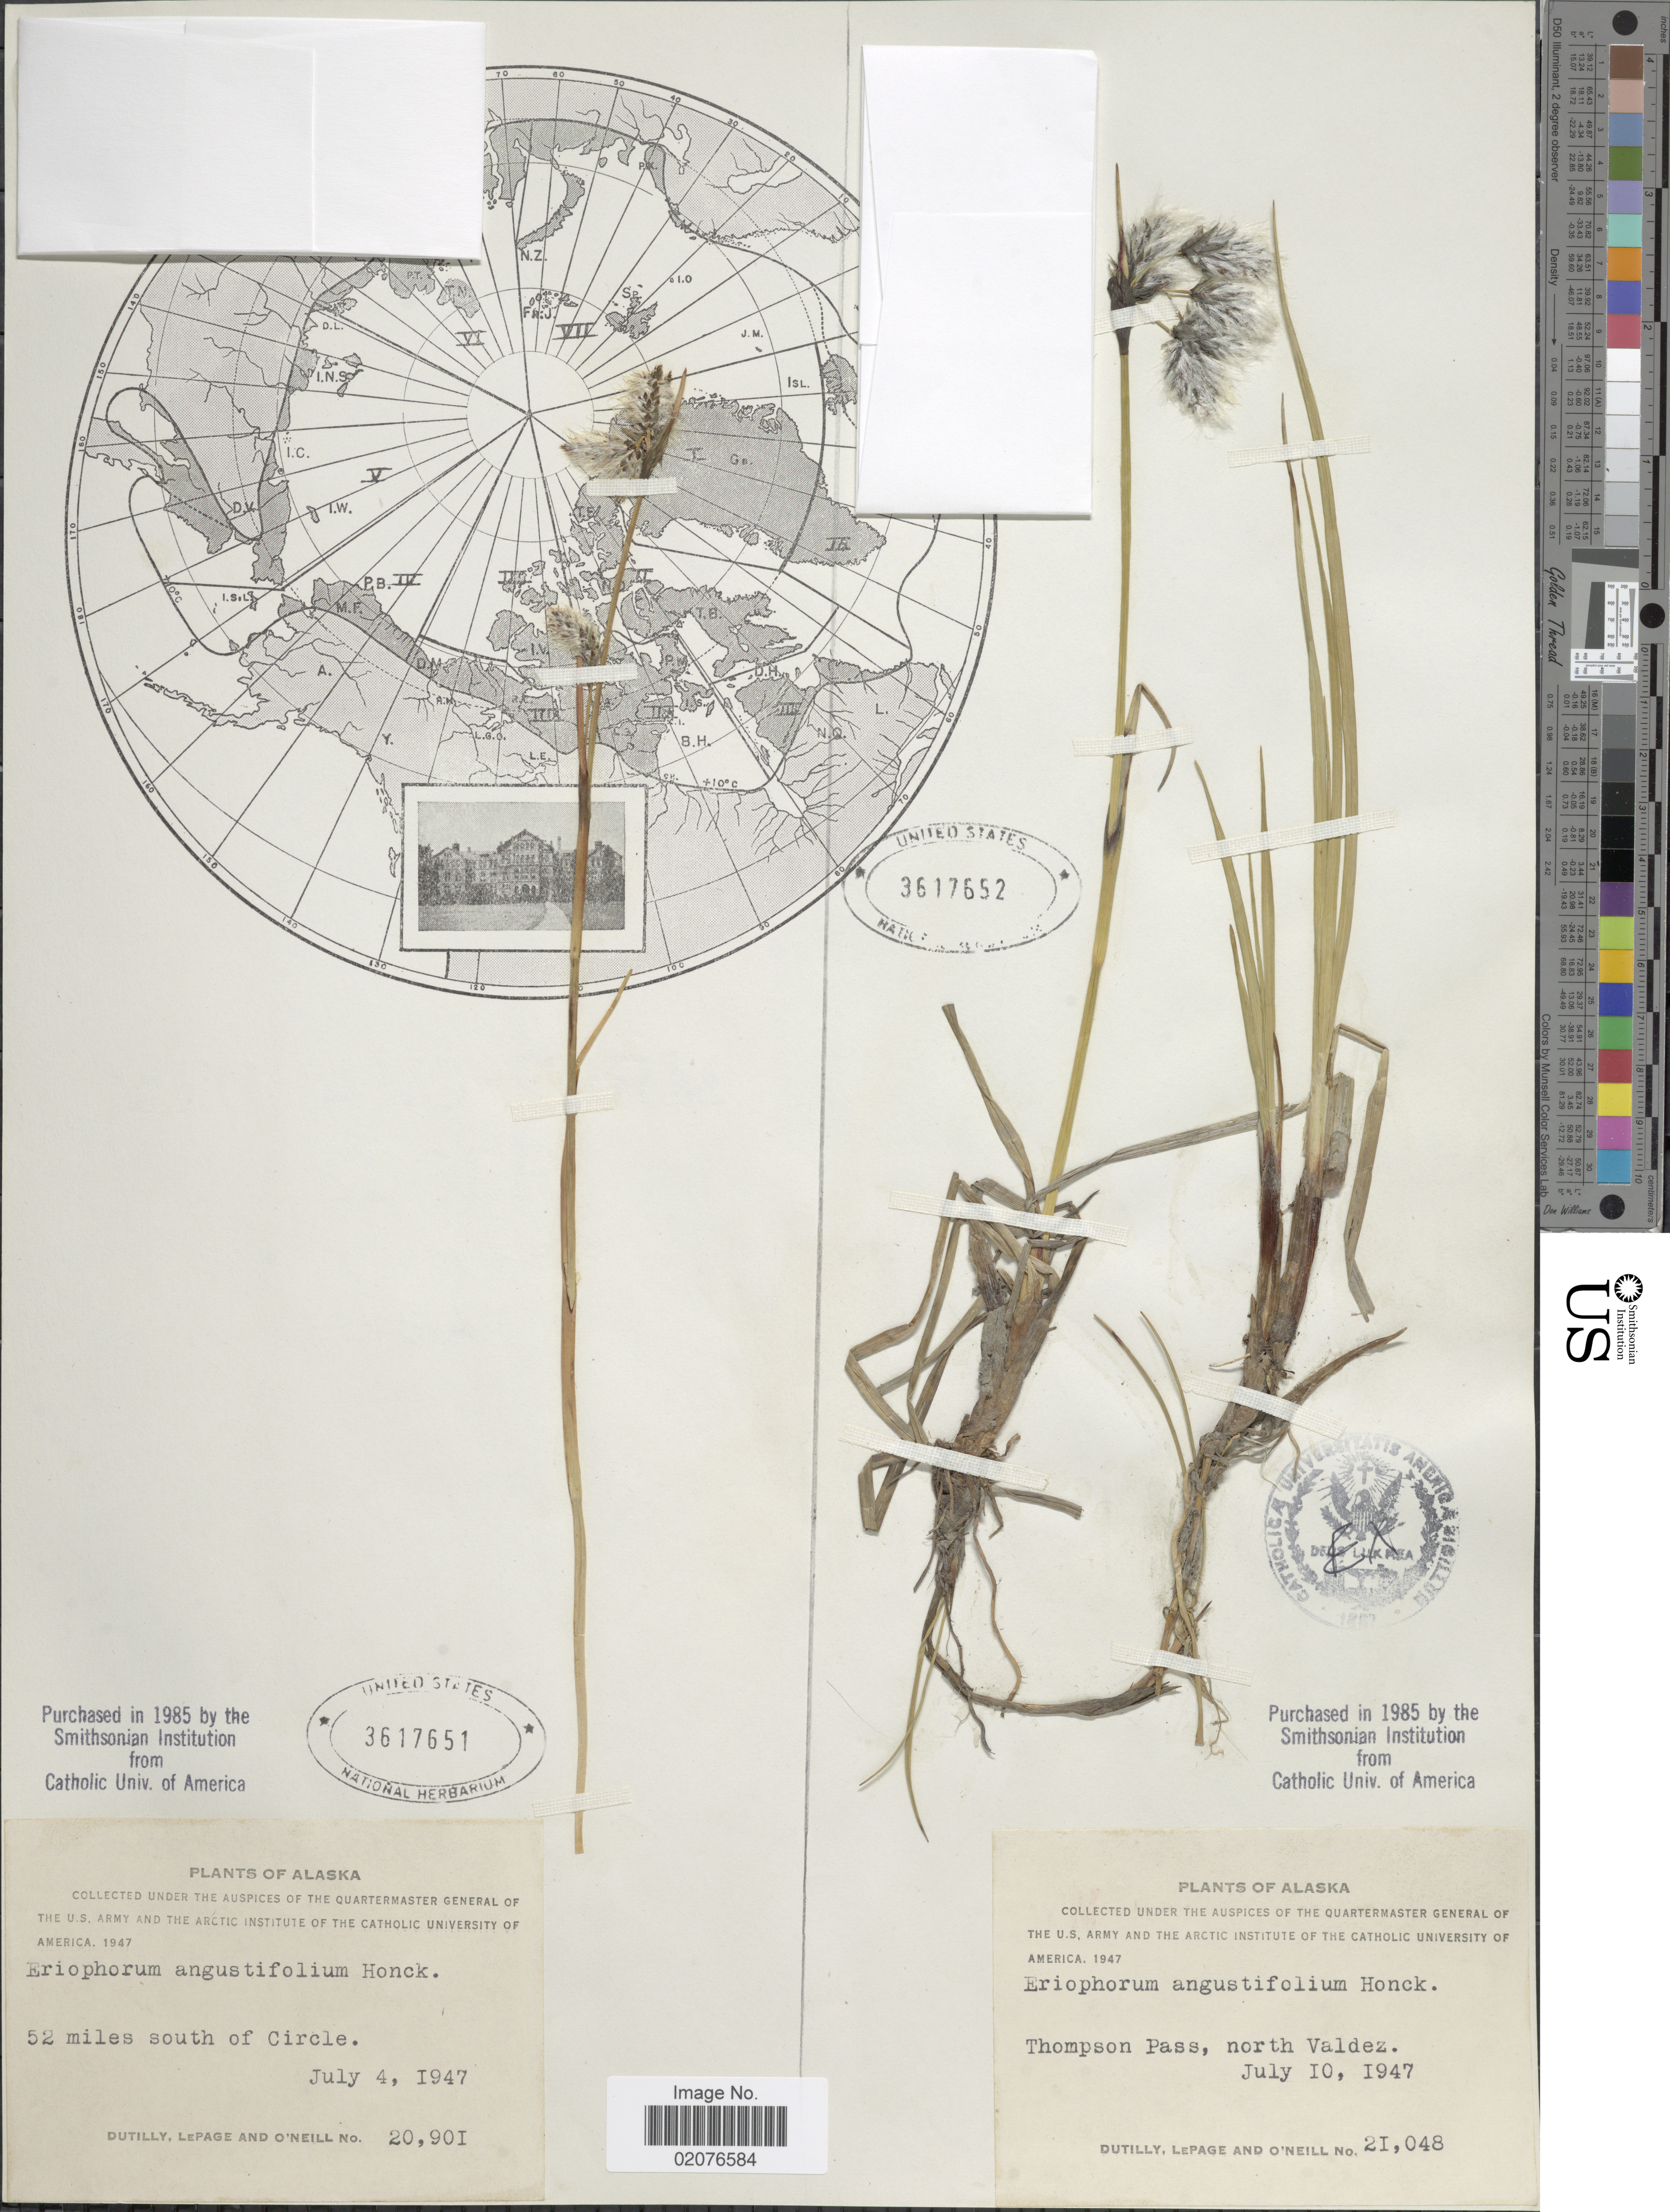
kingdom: Plantae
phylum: Tracheophyta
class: Liliopsida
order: Poales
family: Cyperaceae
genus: Eriophorum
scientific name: Eriophorum angustifolium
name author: Honck.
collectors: -. Dutilly, -. LePage & O' Neill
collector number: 20901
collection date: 1947-07-04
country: United States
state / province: Alaska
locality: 52 miles south of Circle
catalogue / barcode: US 3617651